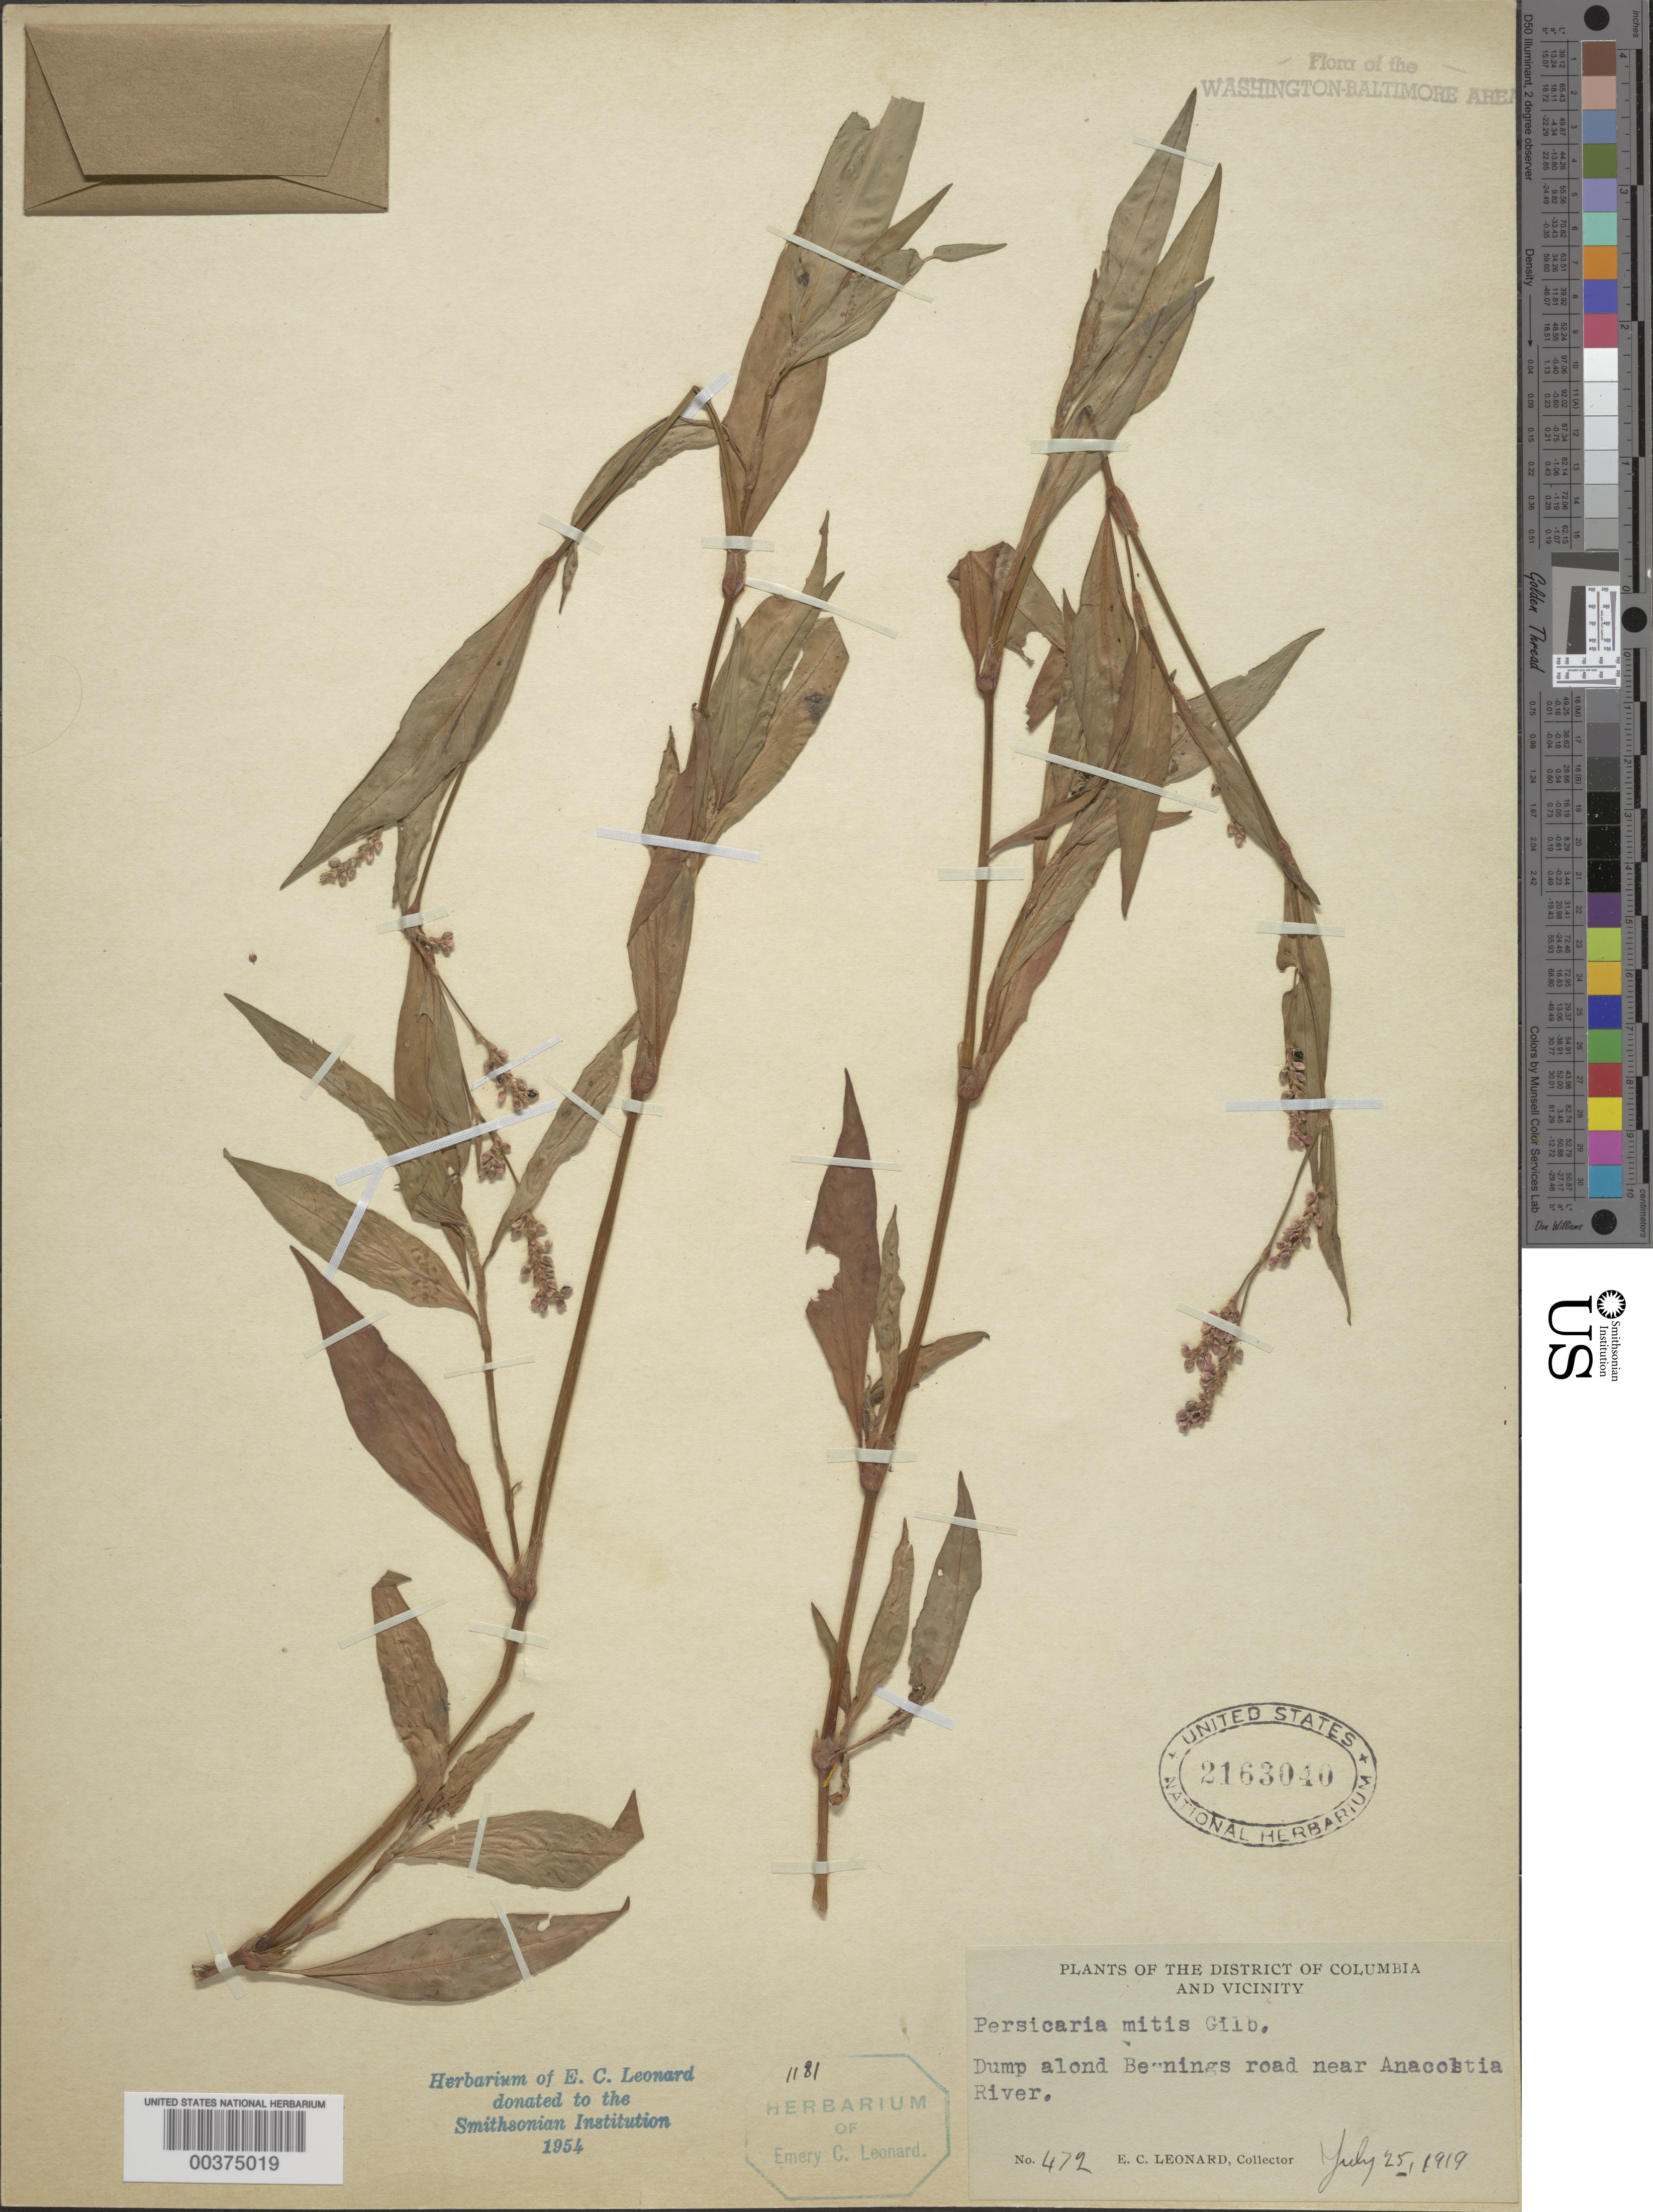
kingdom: Plantae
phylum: Tracheophyta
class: Magnoliopsida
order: Caryophyllales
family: Polygonaceae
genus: Persicaria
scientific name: Persicaria maculosa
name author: S.F. Gray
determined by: Atha, D. E.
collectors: E. C. Leonard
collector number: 472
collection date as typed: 25 Jul 1919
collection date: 1919-07-25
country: United States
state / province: District of Columbia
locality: Bennings road, near Anacostia River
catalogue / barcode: US 2163040